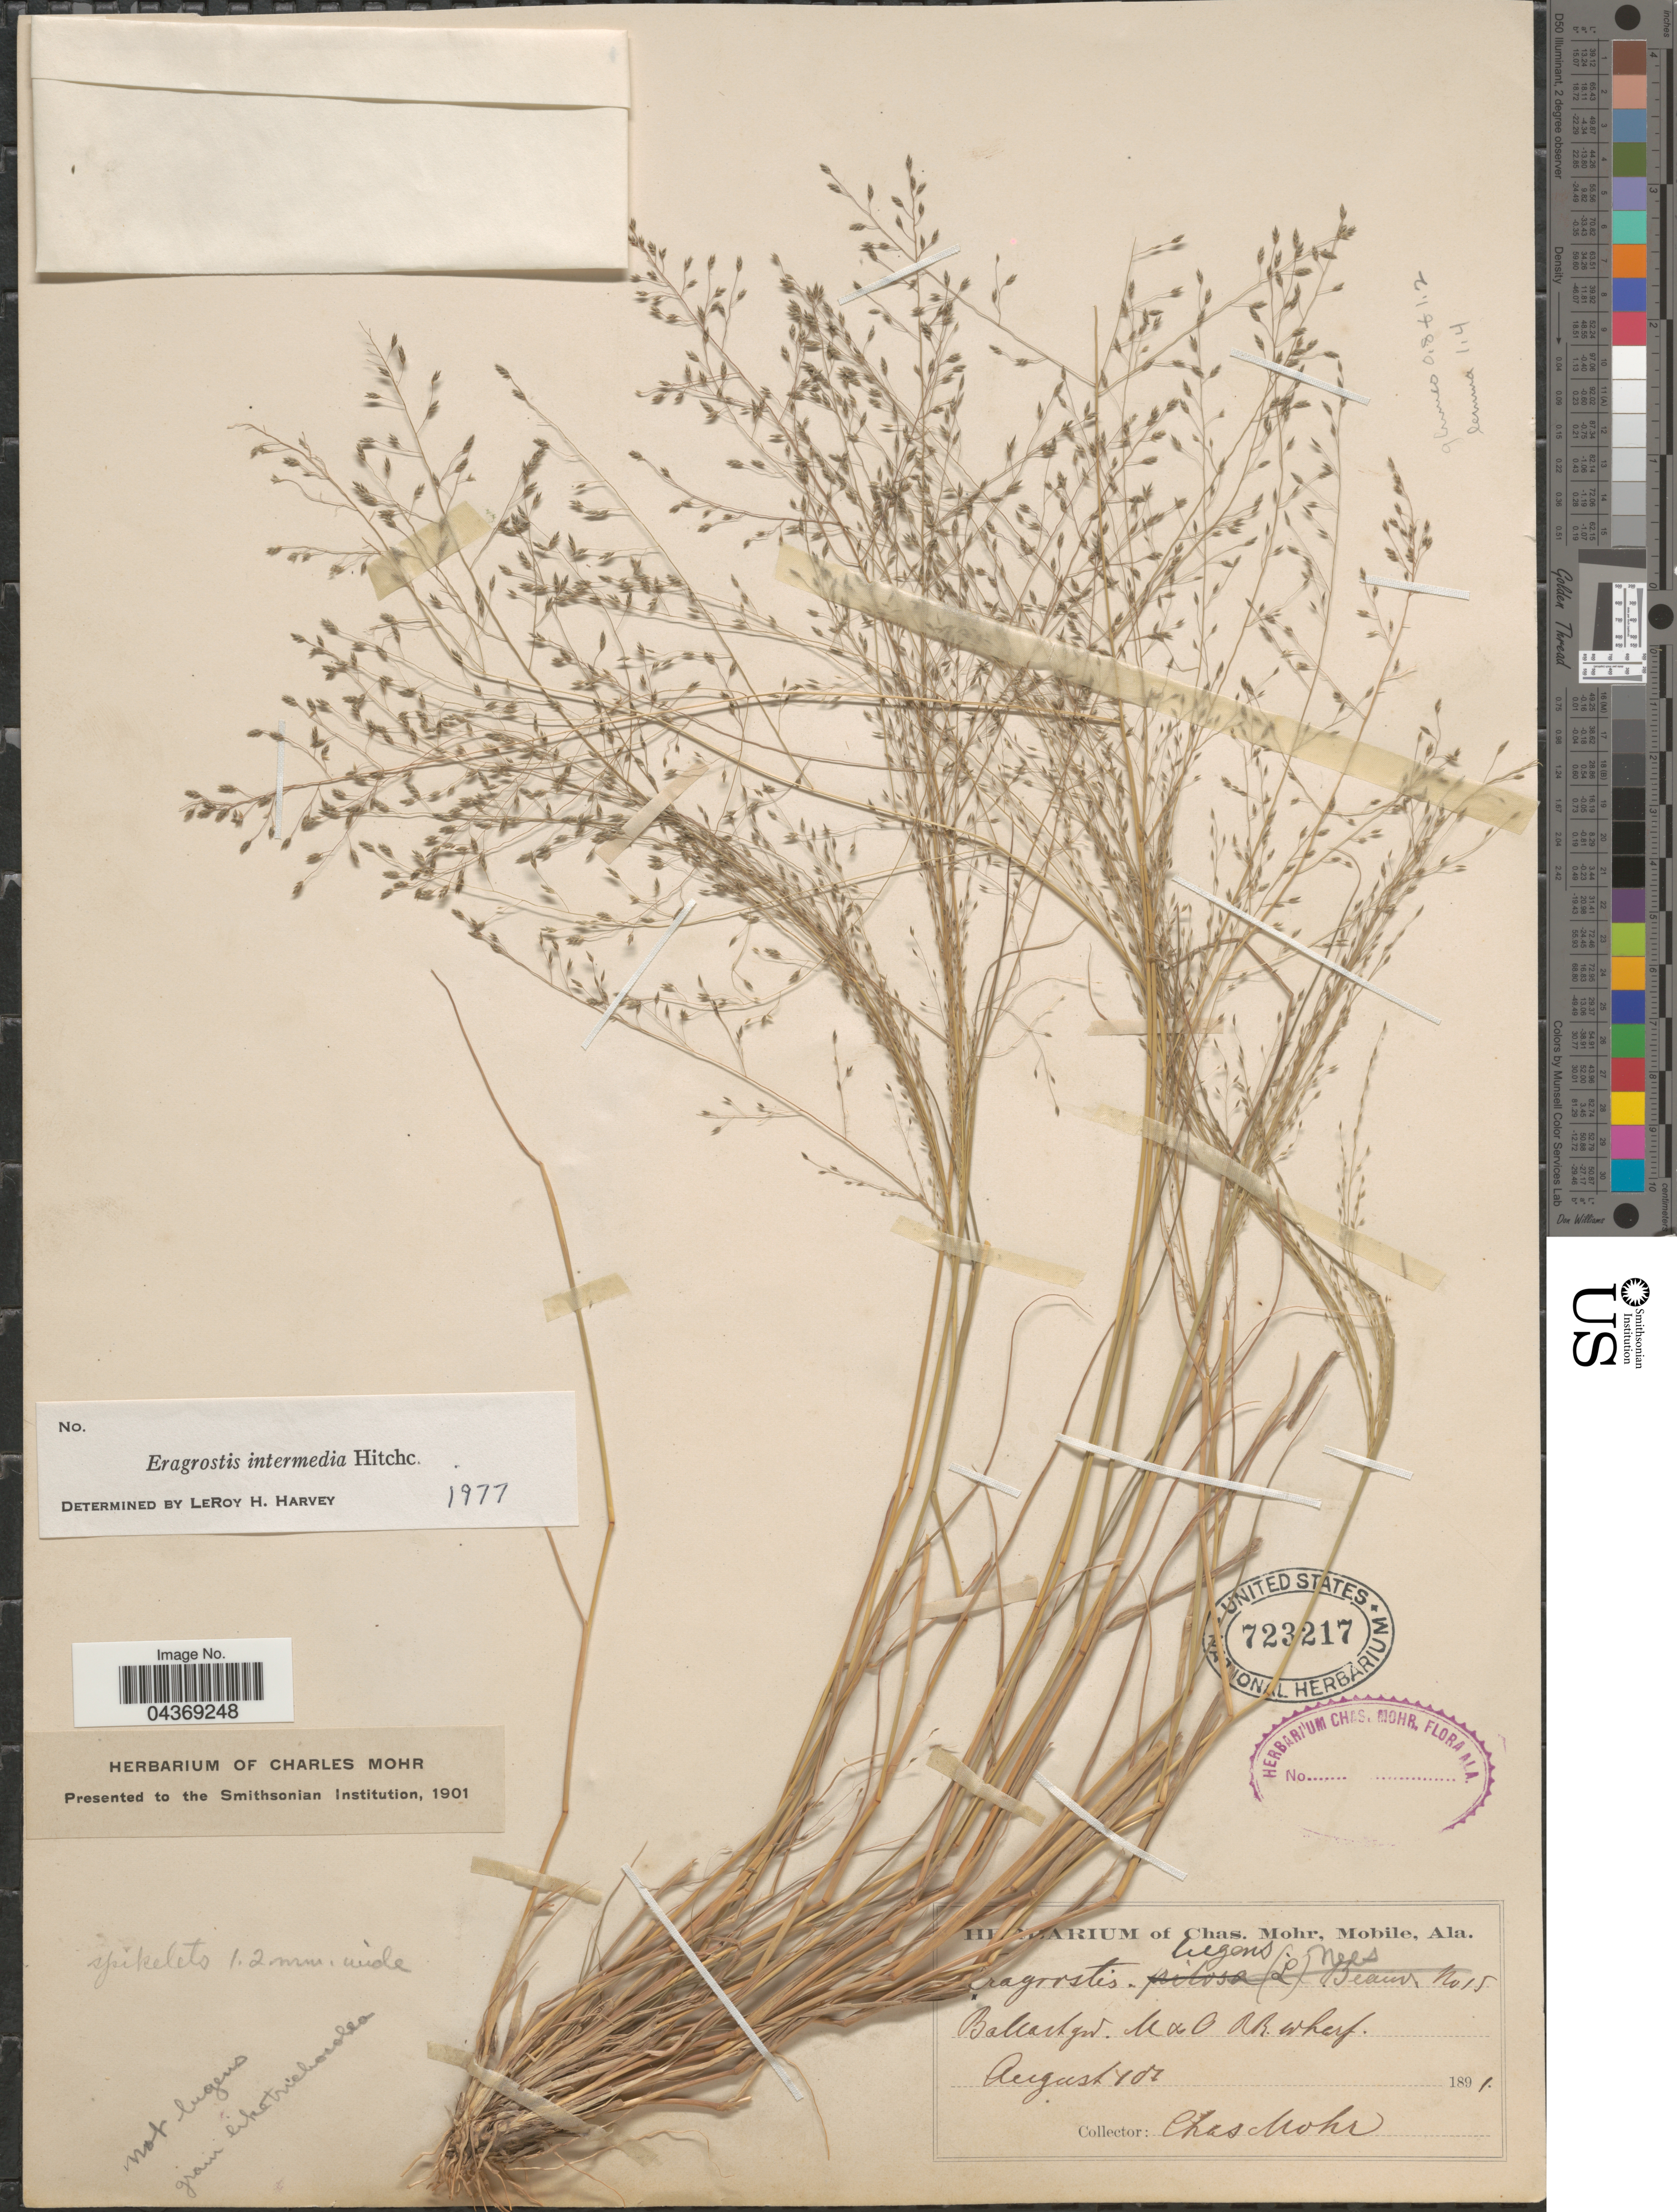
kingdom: Plantae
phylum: Tracheophyta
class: Liliopsida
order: Poales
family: Poaceae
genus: Eragrostis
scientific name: Eragrostis intermedia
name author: Hitchc.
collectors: Mohr, C. T. (herbarium)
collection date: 1891-08-18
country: United States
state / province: Alabama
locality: Ballast ground. M & O RR wharf.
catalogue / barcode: US 723217